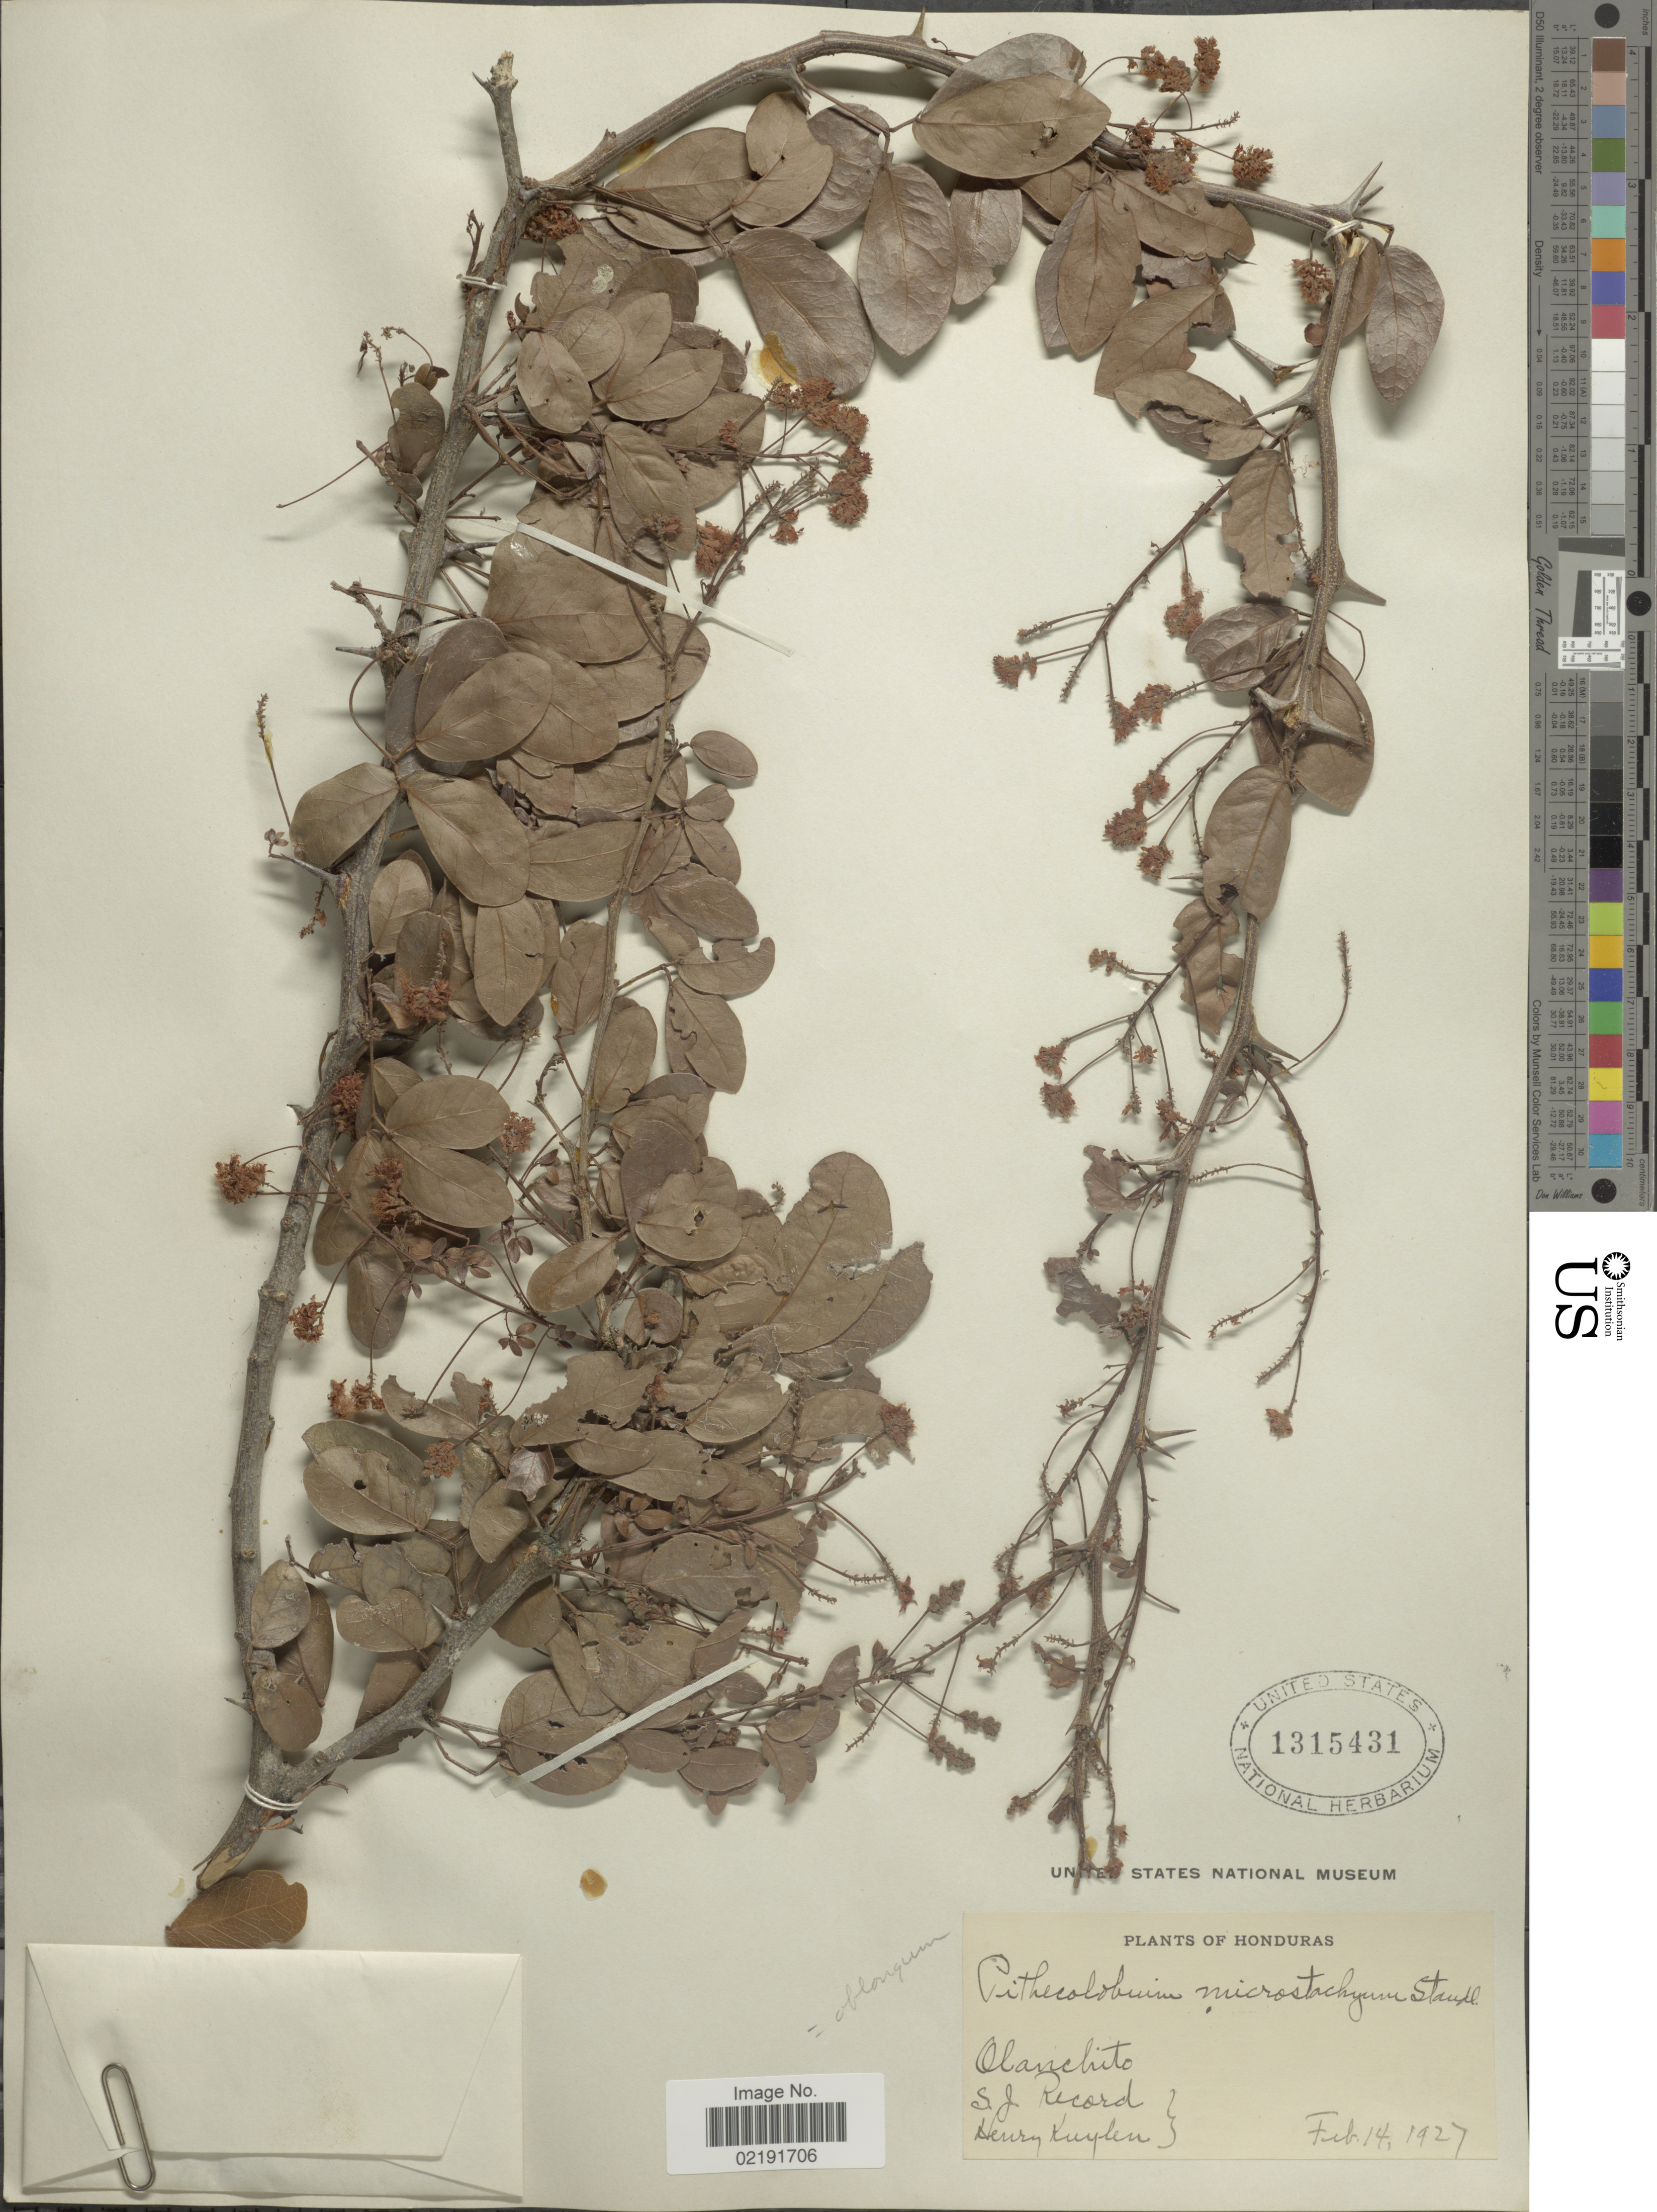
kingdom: Plantae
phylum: Tracheophyta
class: Magnoliopsida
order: Fabales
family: Fabaceae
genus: Pithecellobium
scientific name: Pithecellobium oblongum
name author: Benth.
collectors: S. J. Record & H. Kuylen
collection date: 1927-02-14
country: Honduras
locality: Olanchito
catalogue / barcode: US 1315431